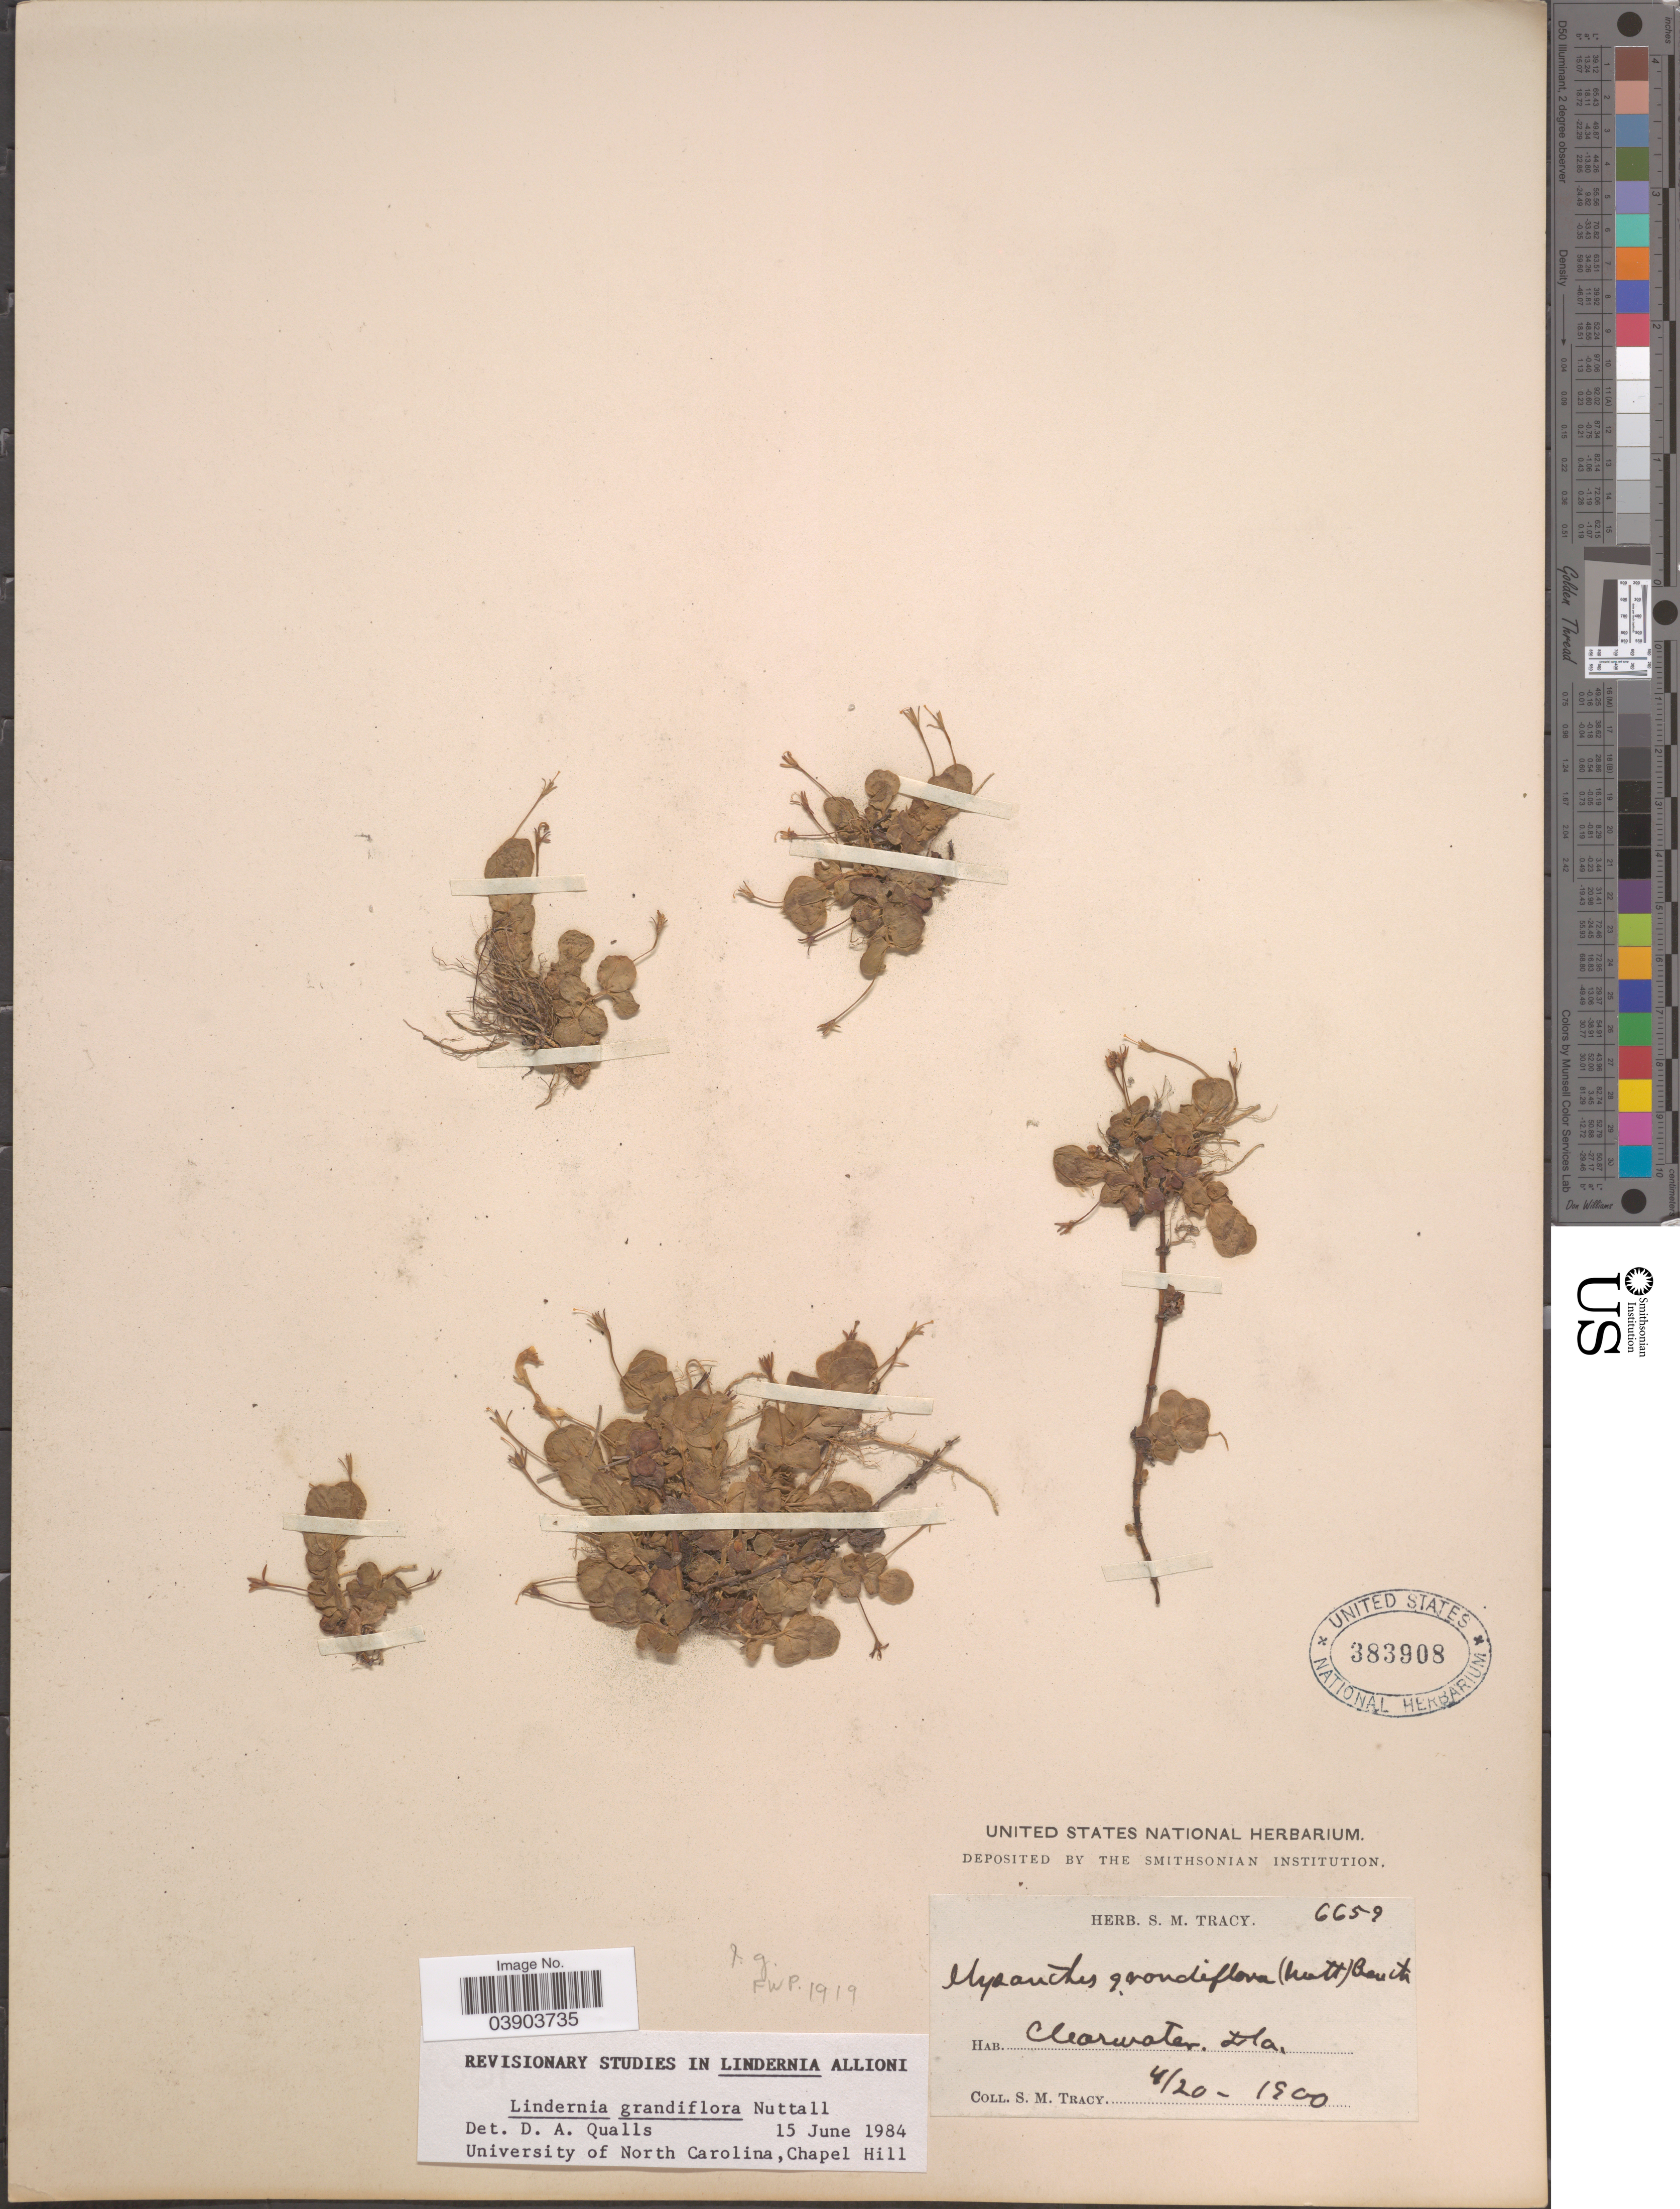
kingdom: Plantae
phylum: Tracheophyta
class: Magnoliopsida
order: Lamiales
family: Linderniaceae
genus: Lindernia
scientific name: Lindernia grandiflora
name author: Nutt.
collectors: S. M. Tracy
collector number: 6659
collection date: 1900-04-20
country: United States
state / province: Florida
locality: Clearwater.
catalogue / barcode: US 383908